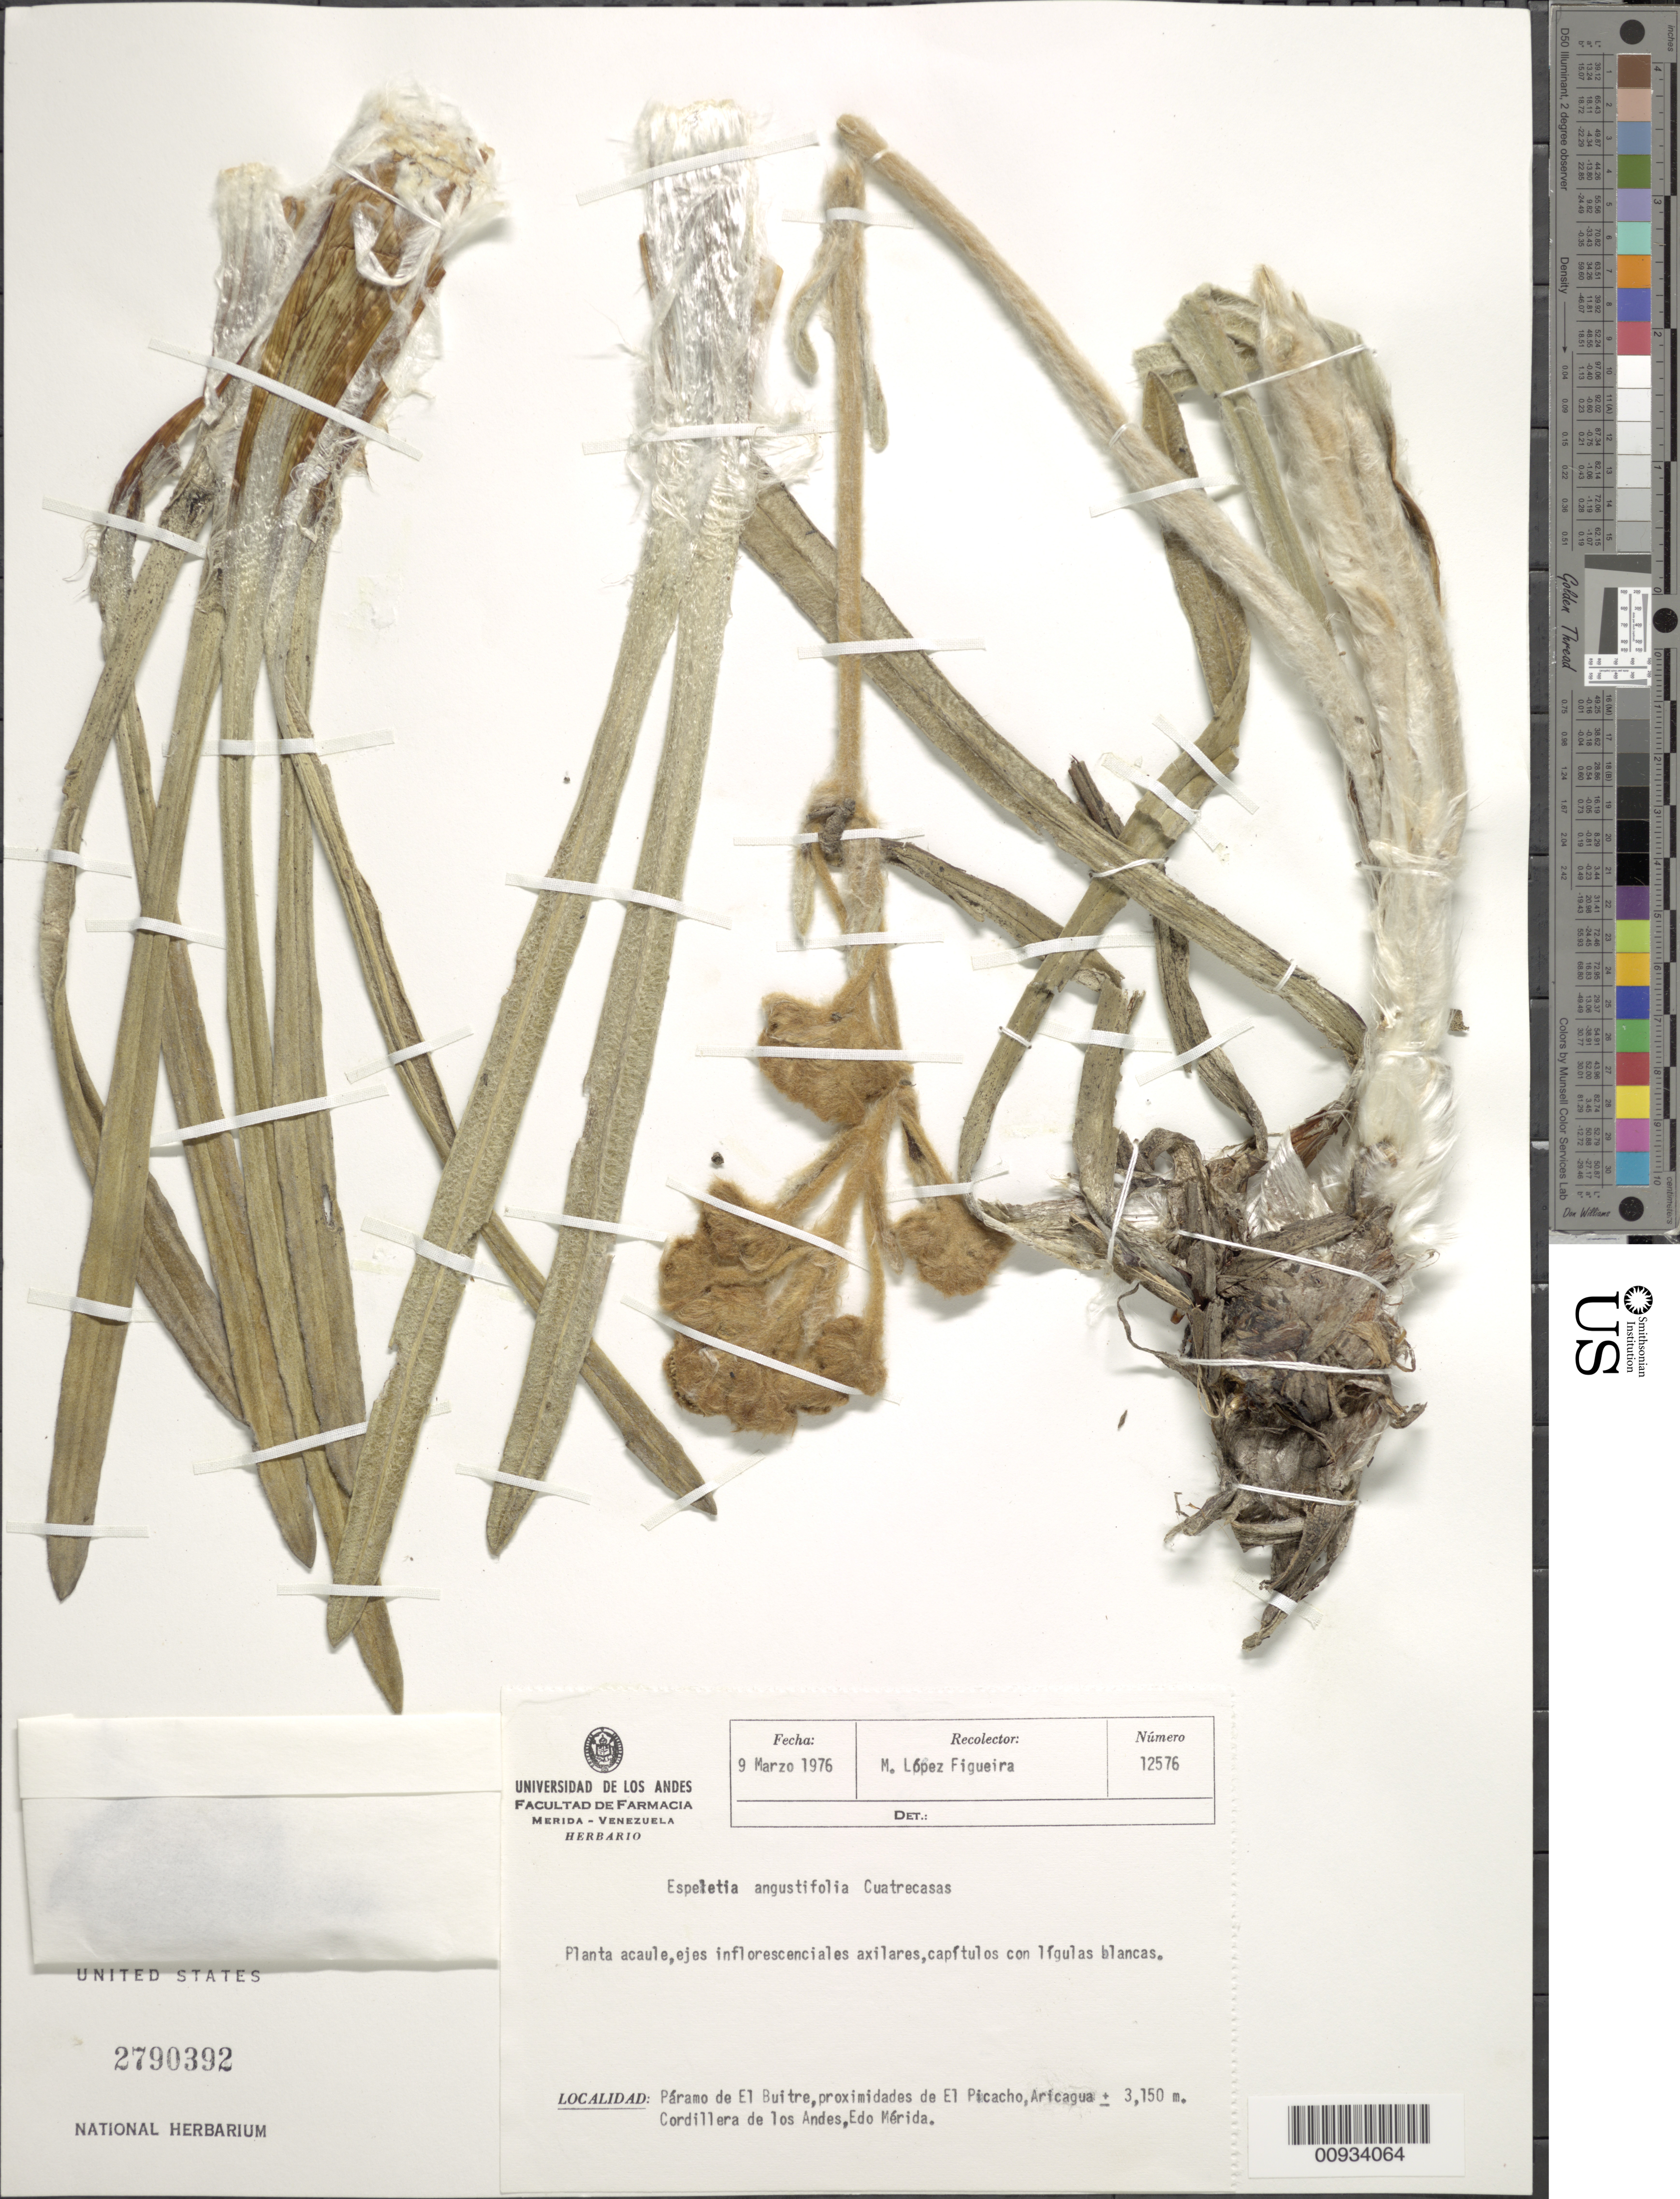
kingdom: Plantae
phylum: Tracheophyta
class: Magnoliopsida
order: Asterales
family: Asteraceae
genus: Espeletiopsis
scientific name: Espeletiopsis angustifolia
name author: (Cuatrec.) Cuatrec.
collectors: M. López Figueiras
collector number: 12576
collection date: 1976-03-09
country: Venezuela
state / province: Mérida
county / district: Aricagua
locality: Páramo de El Buitre. Proximidades de El Picacho, Aricagua. Cordillera de los Andes.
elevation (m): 3150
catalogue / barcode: US 2790392